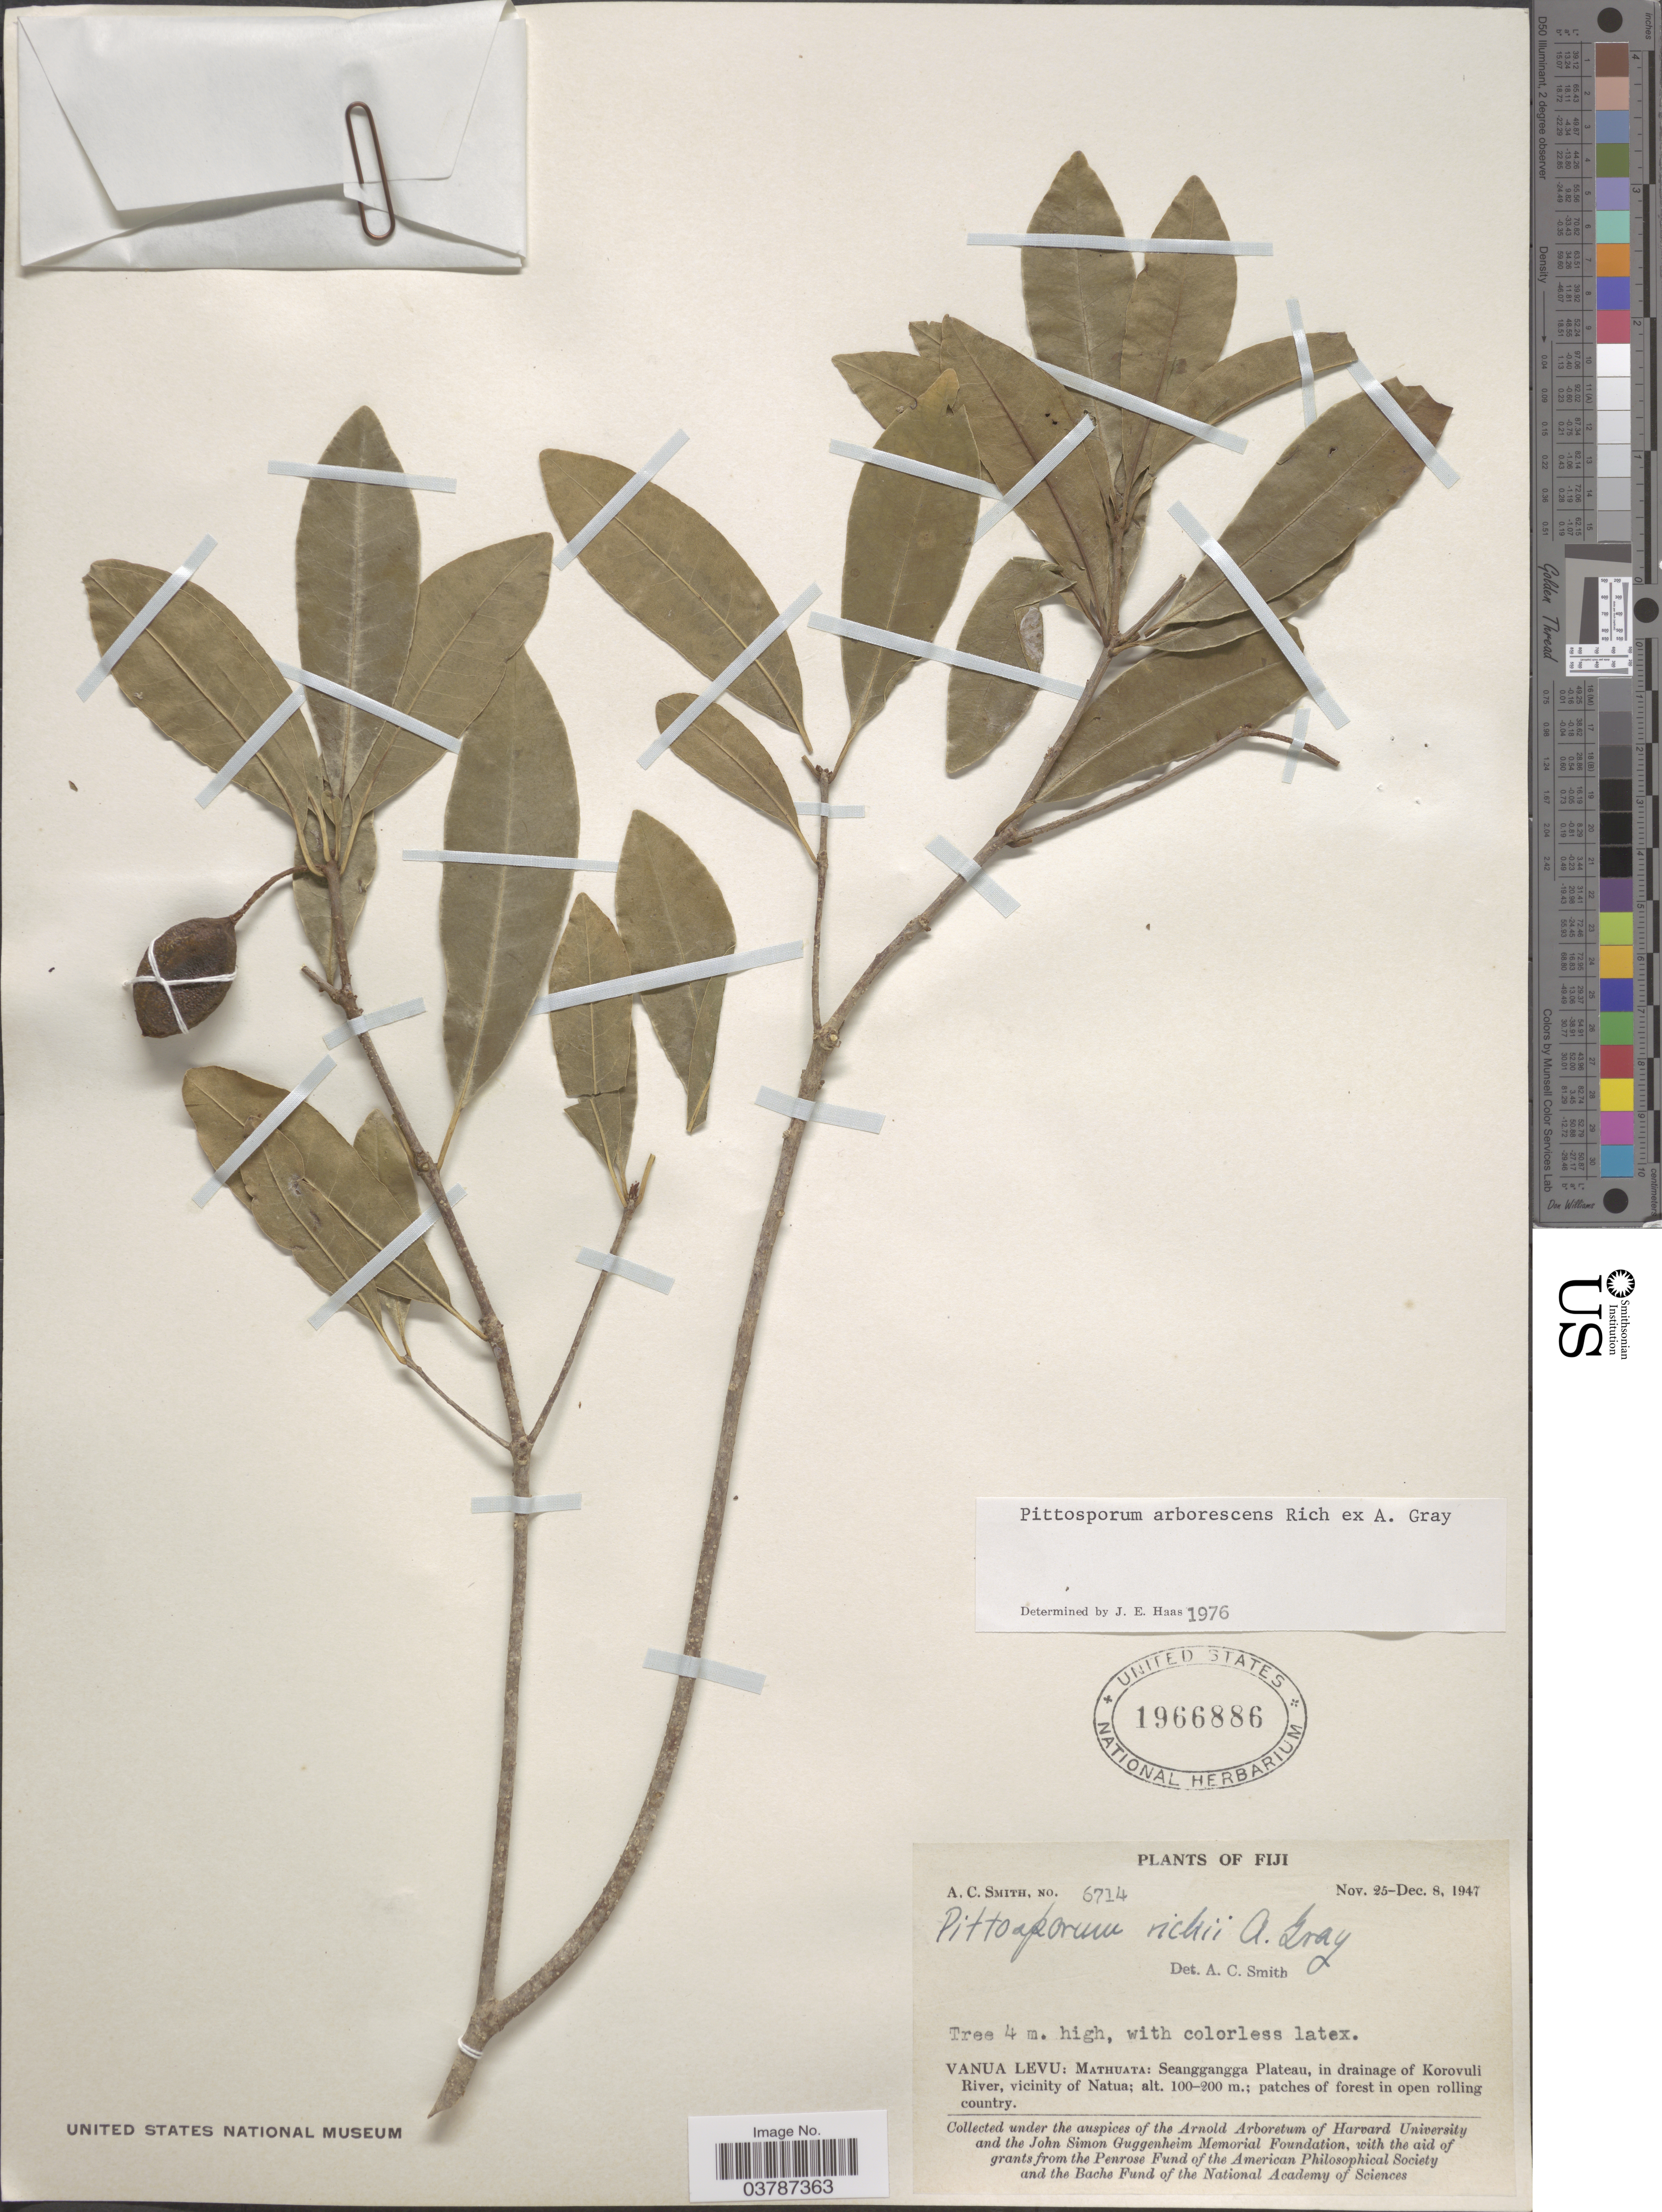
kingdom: Plantae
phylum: Tracheophyta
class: Magnoliopsida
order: Apiales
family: Pittosporaceae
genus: Pittosporum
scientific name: Pittosporum arborescens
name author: Rich. ex A. Gray in Wilkes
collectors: A. C. Smith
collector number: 6714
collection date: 1947-11-25/1947-12-08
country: Fiji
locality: Vanua Levu: Mathuata: Seanggangga Plateau, in drainage of Korovuli River, vicinity of Natua.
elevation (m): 100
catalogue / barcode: US 1966886